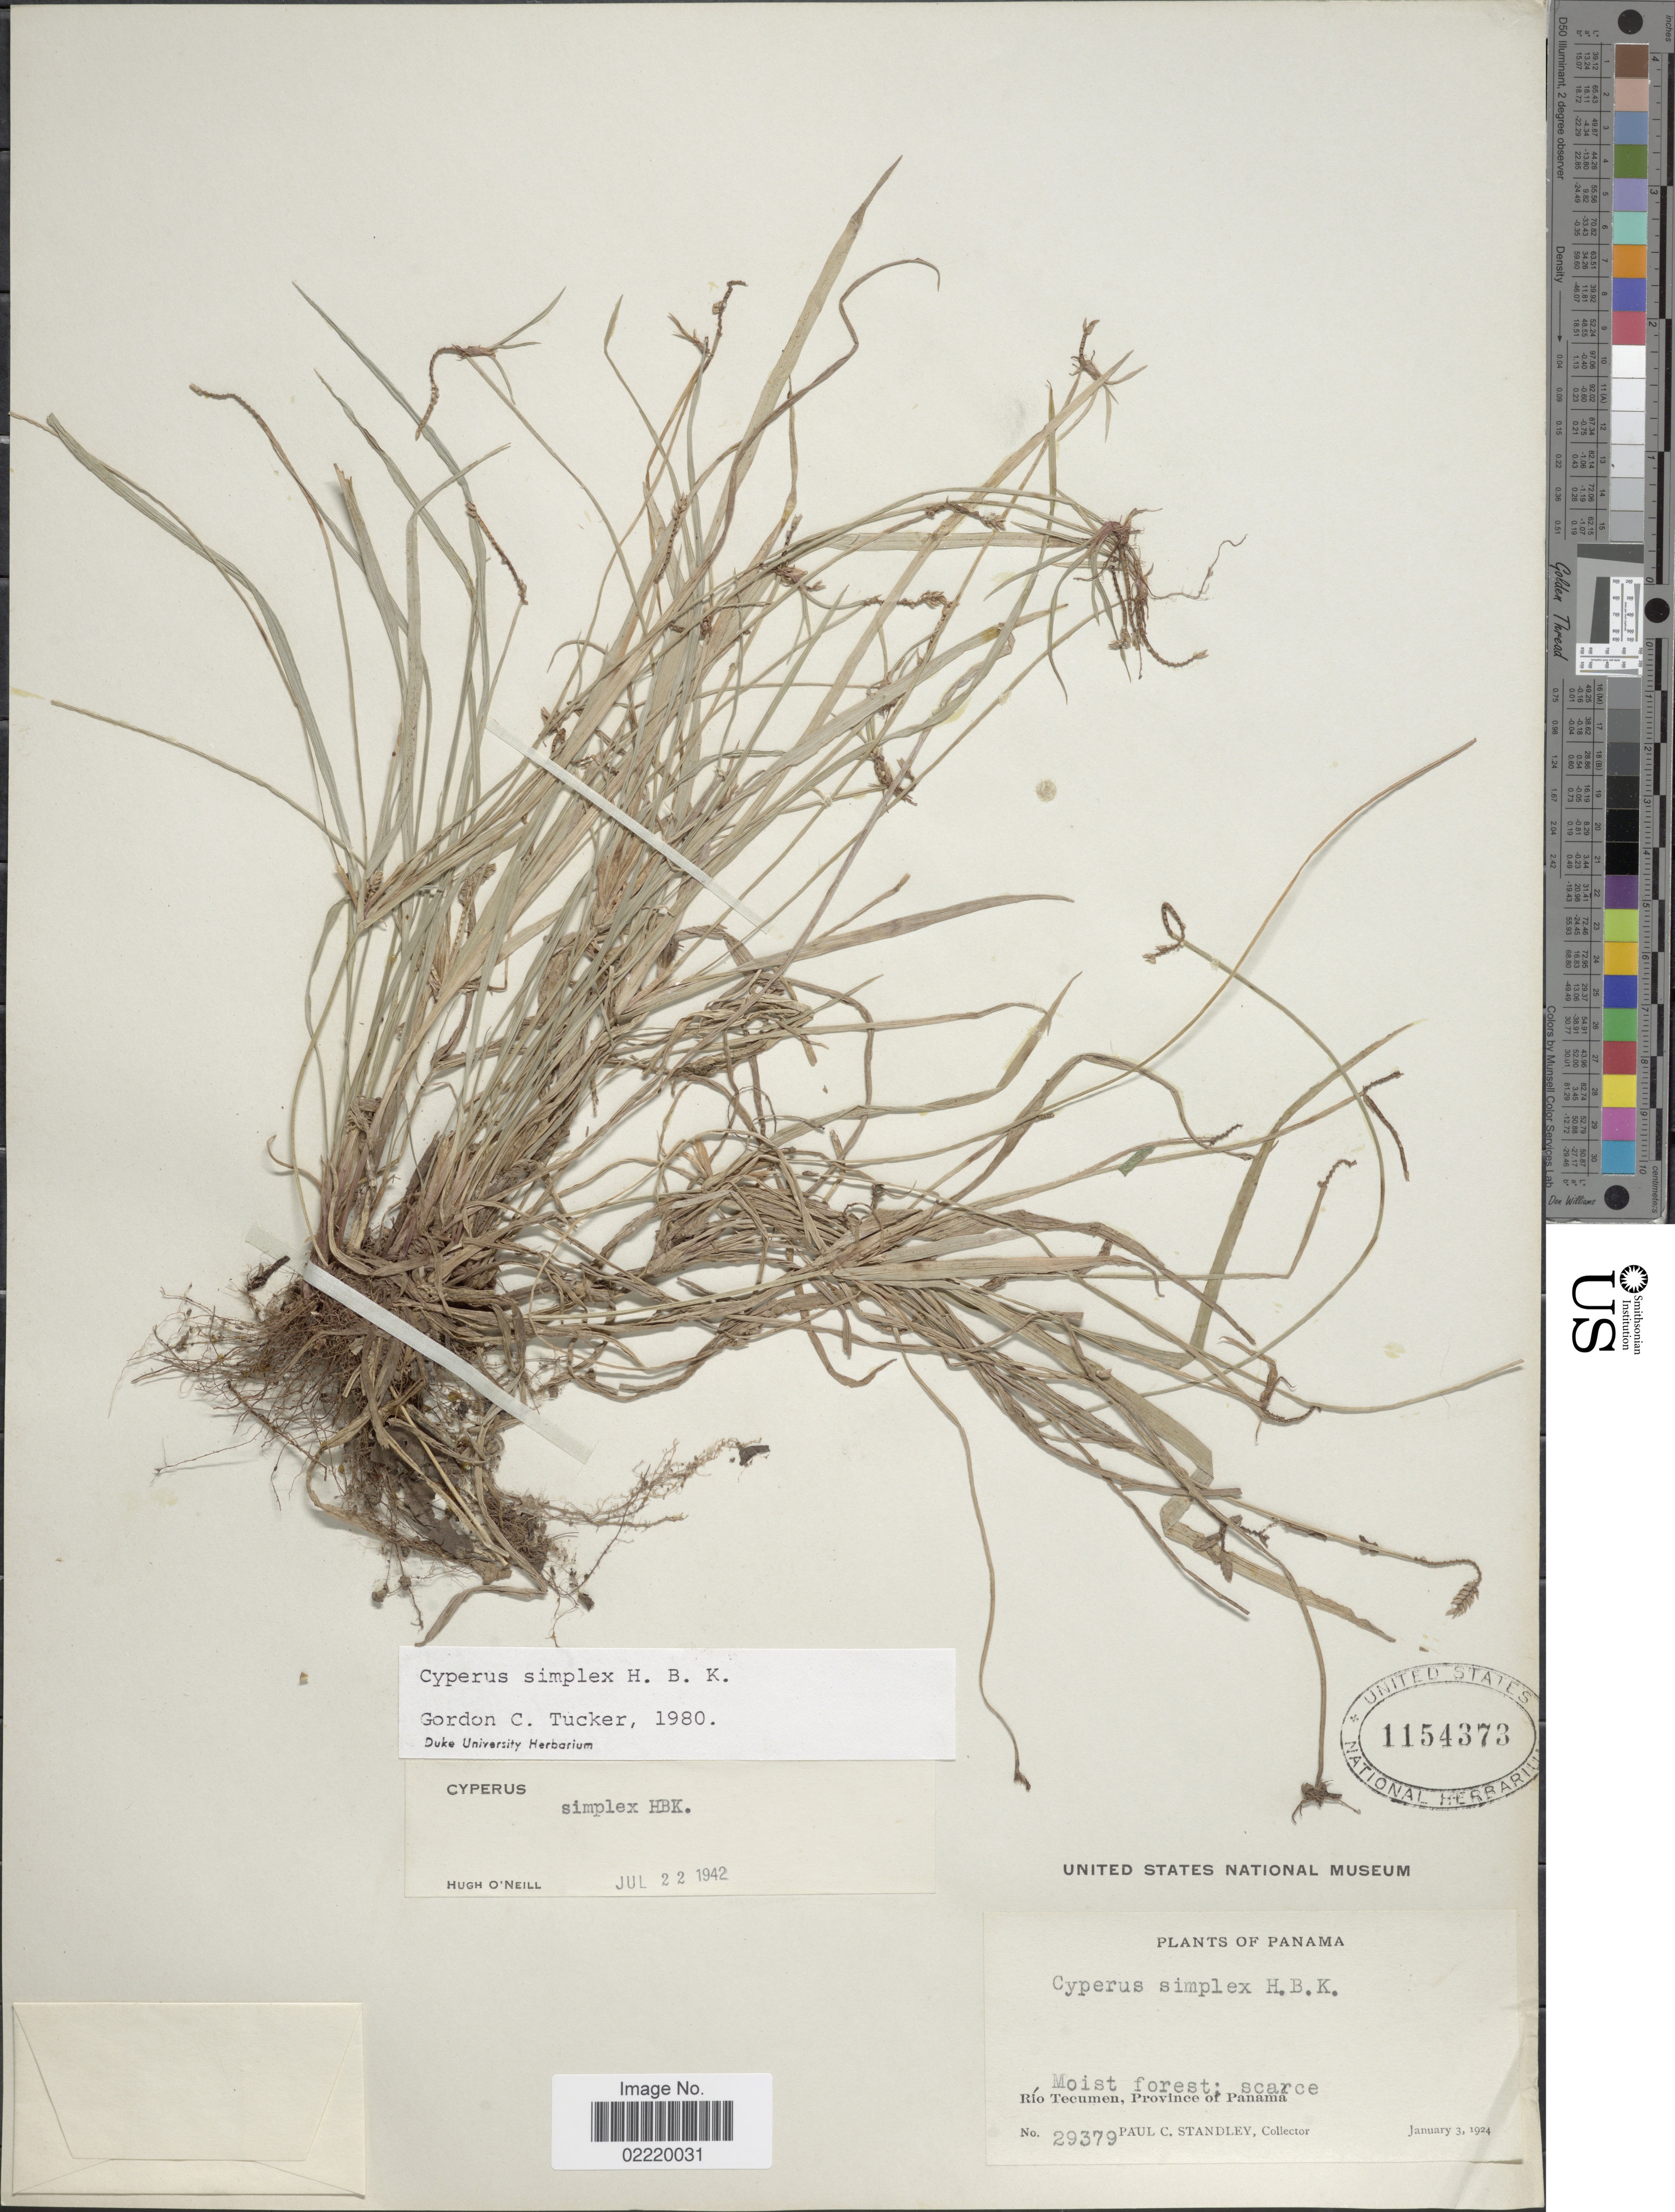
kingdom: Plantae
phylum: Tracheophyta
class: Liliopsida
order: Poales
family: Cyperaceae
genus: Cyperus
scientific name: Cyperus simplex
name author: Kunth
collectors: P. C. Standley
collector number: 29379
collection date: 1924-01-03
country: Panama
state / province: Panamá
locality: Rio Tecumen.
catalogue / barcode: US 1154373